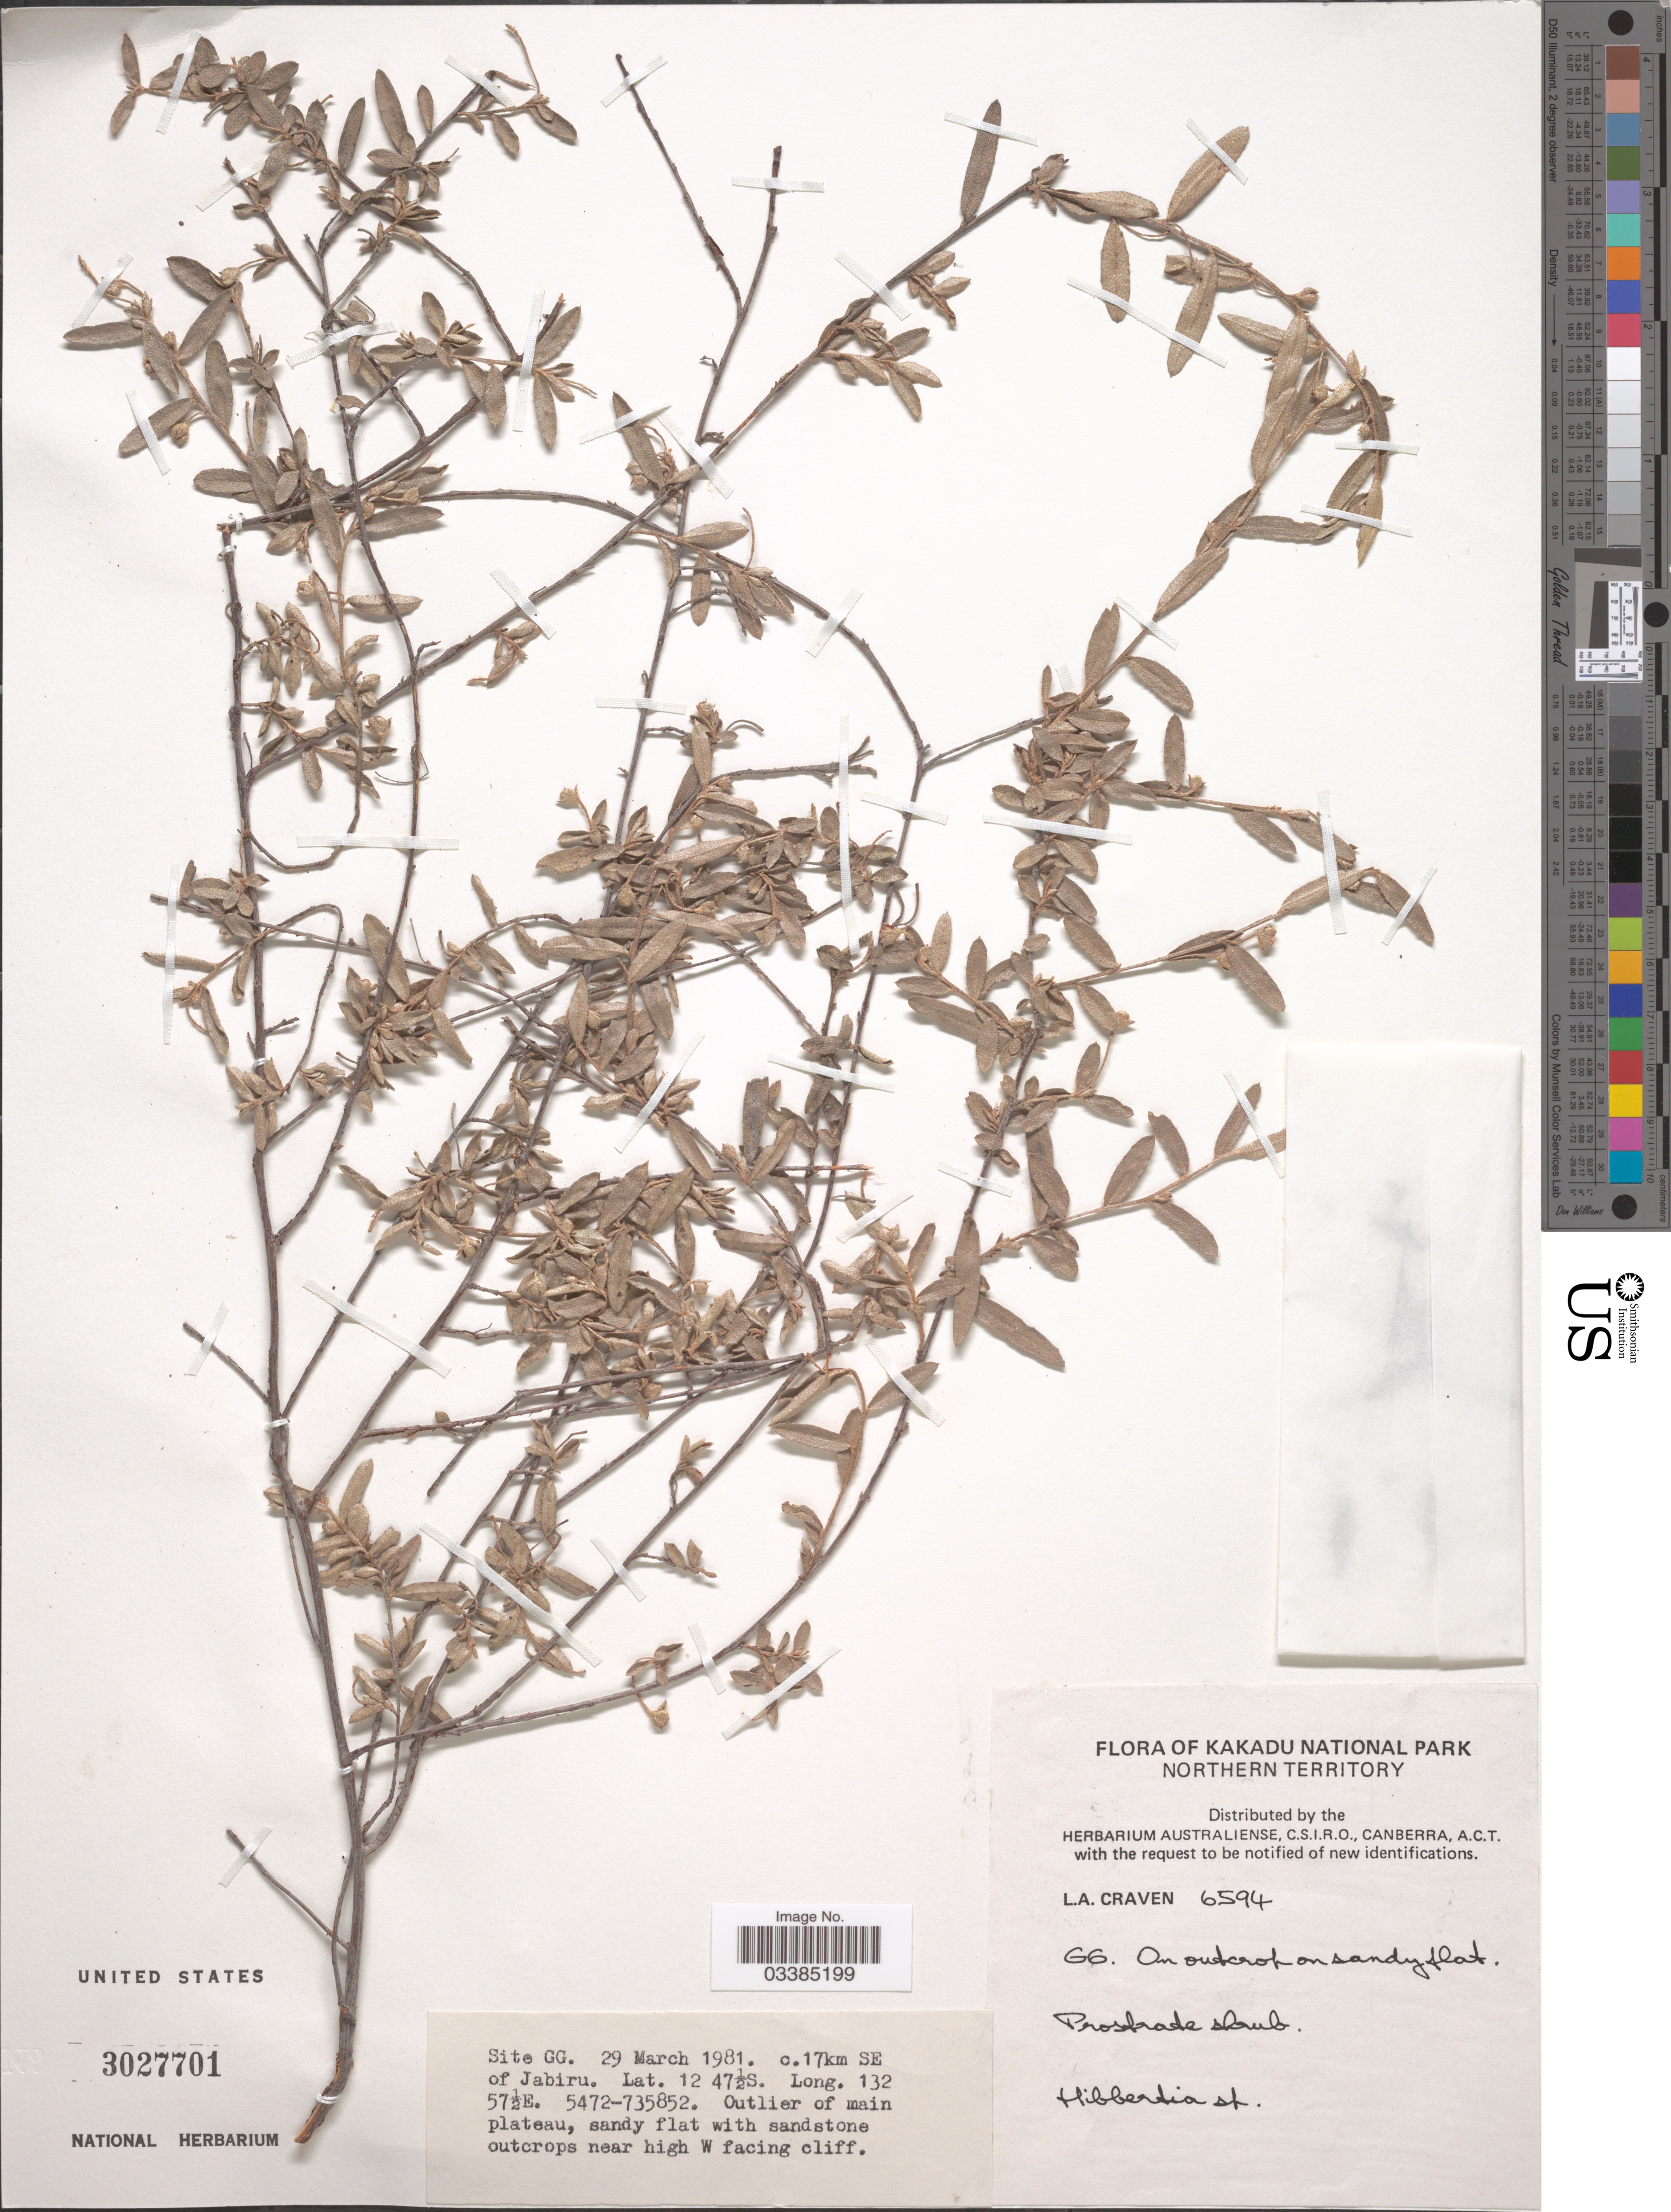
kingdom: Plantae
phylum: Tracheophyta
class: Magnoliopsida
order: Dilleniales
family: Dilleniaceae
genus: Hibbertia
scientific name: Hibbertia sp.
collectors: L. A. Craven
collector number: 6594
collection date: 1981-03-29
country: Australia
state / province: Northern Territory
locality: Site GG. C. 17km SE of Jabiru. Outlier of main plateau, sandy flat with sandstone outcrops near high W facing cliff. Kakadu National Park.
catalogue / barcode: US 3027701